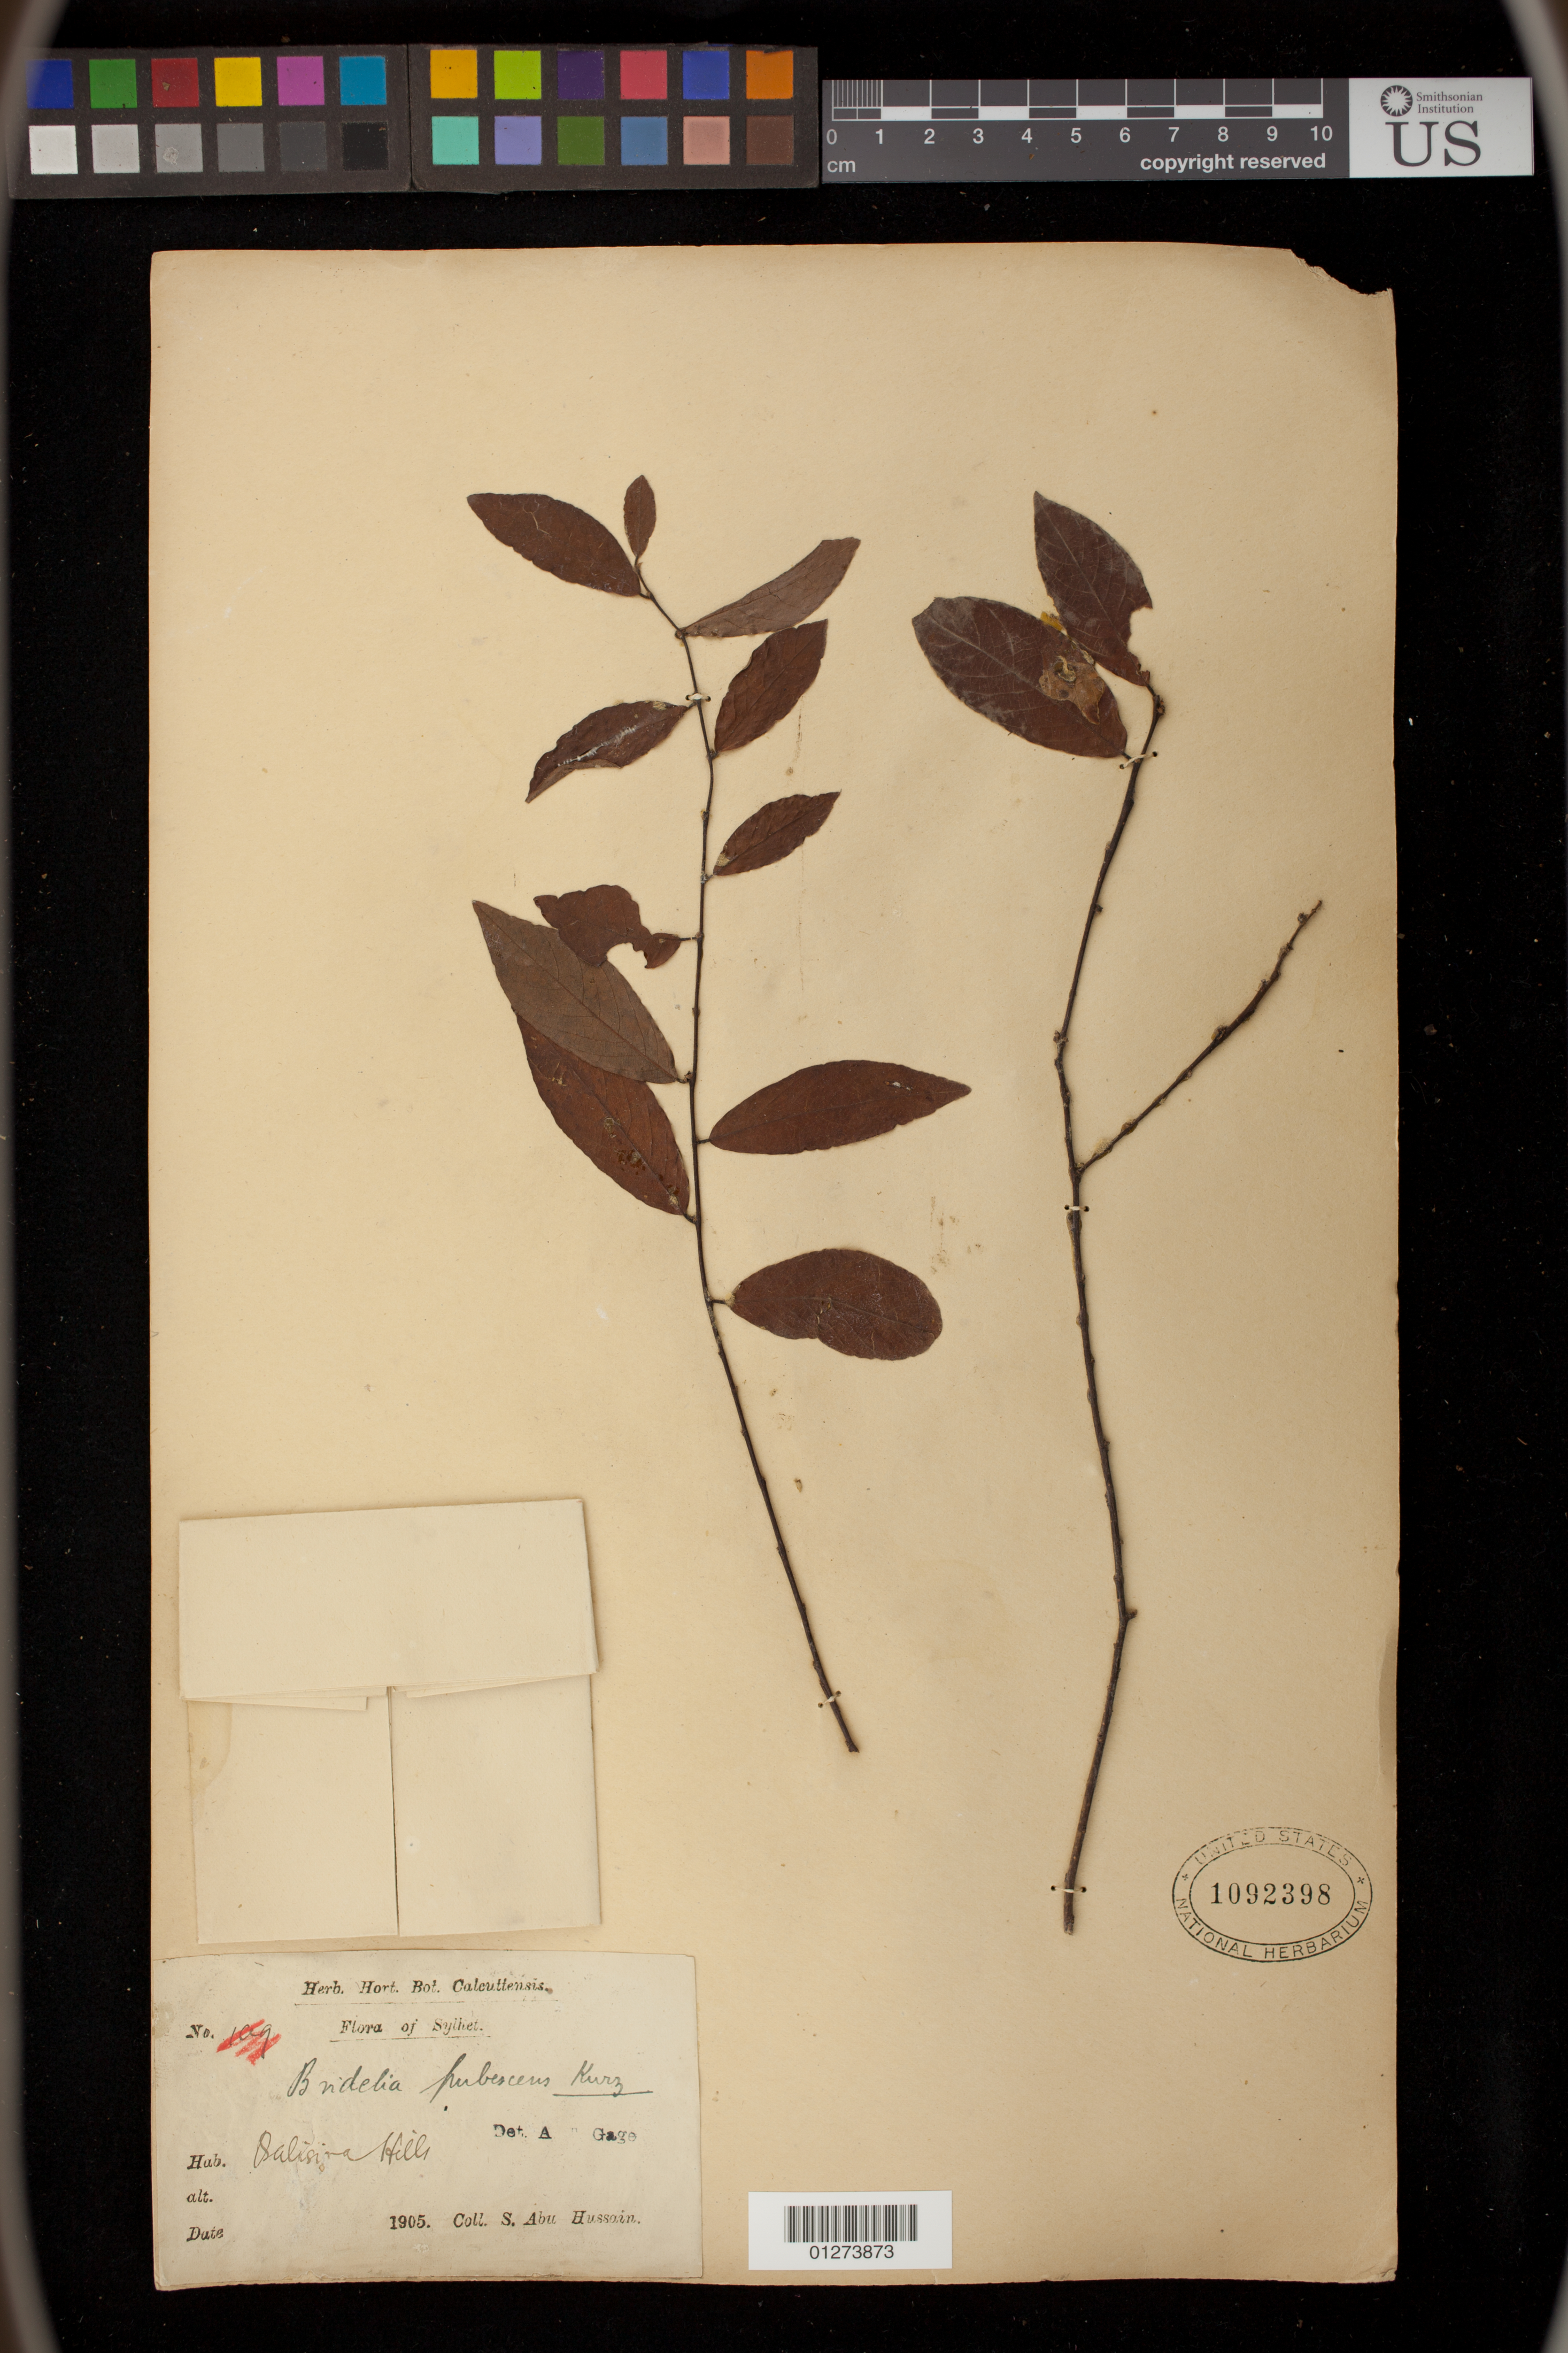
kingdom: Plantae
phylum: Tracheophyta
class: Magnoliopsida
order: Malpighiales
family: Phyllanthaceae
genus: Bridelia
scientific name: Bridelia tomentosa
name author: Blume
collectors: S. Hussain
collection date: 1905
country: Bangladesh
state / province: Sylhet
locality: Salisina Hill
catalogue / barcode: US 1092398